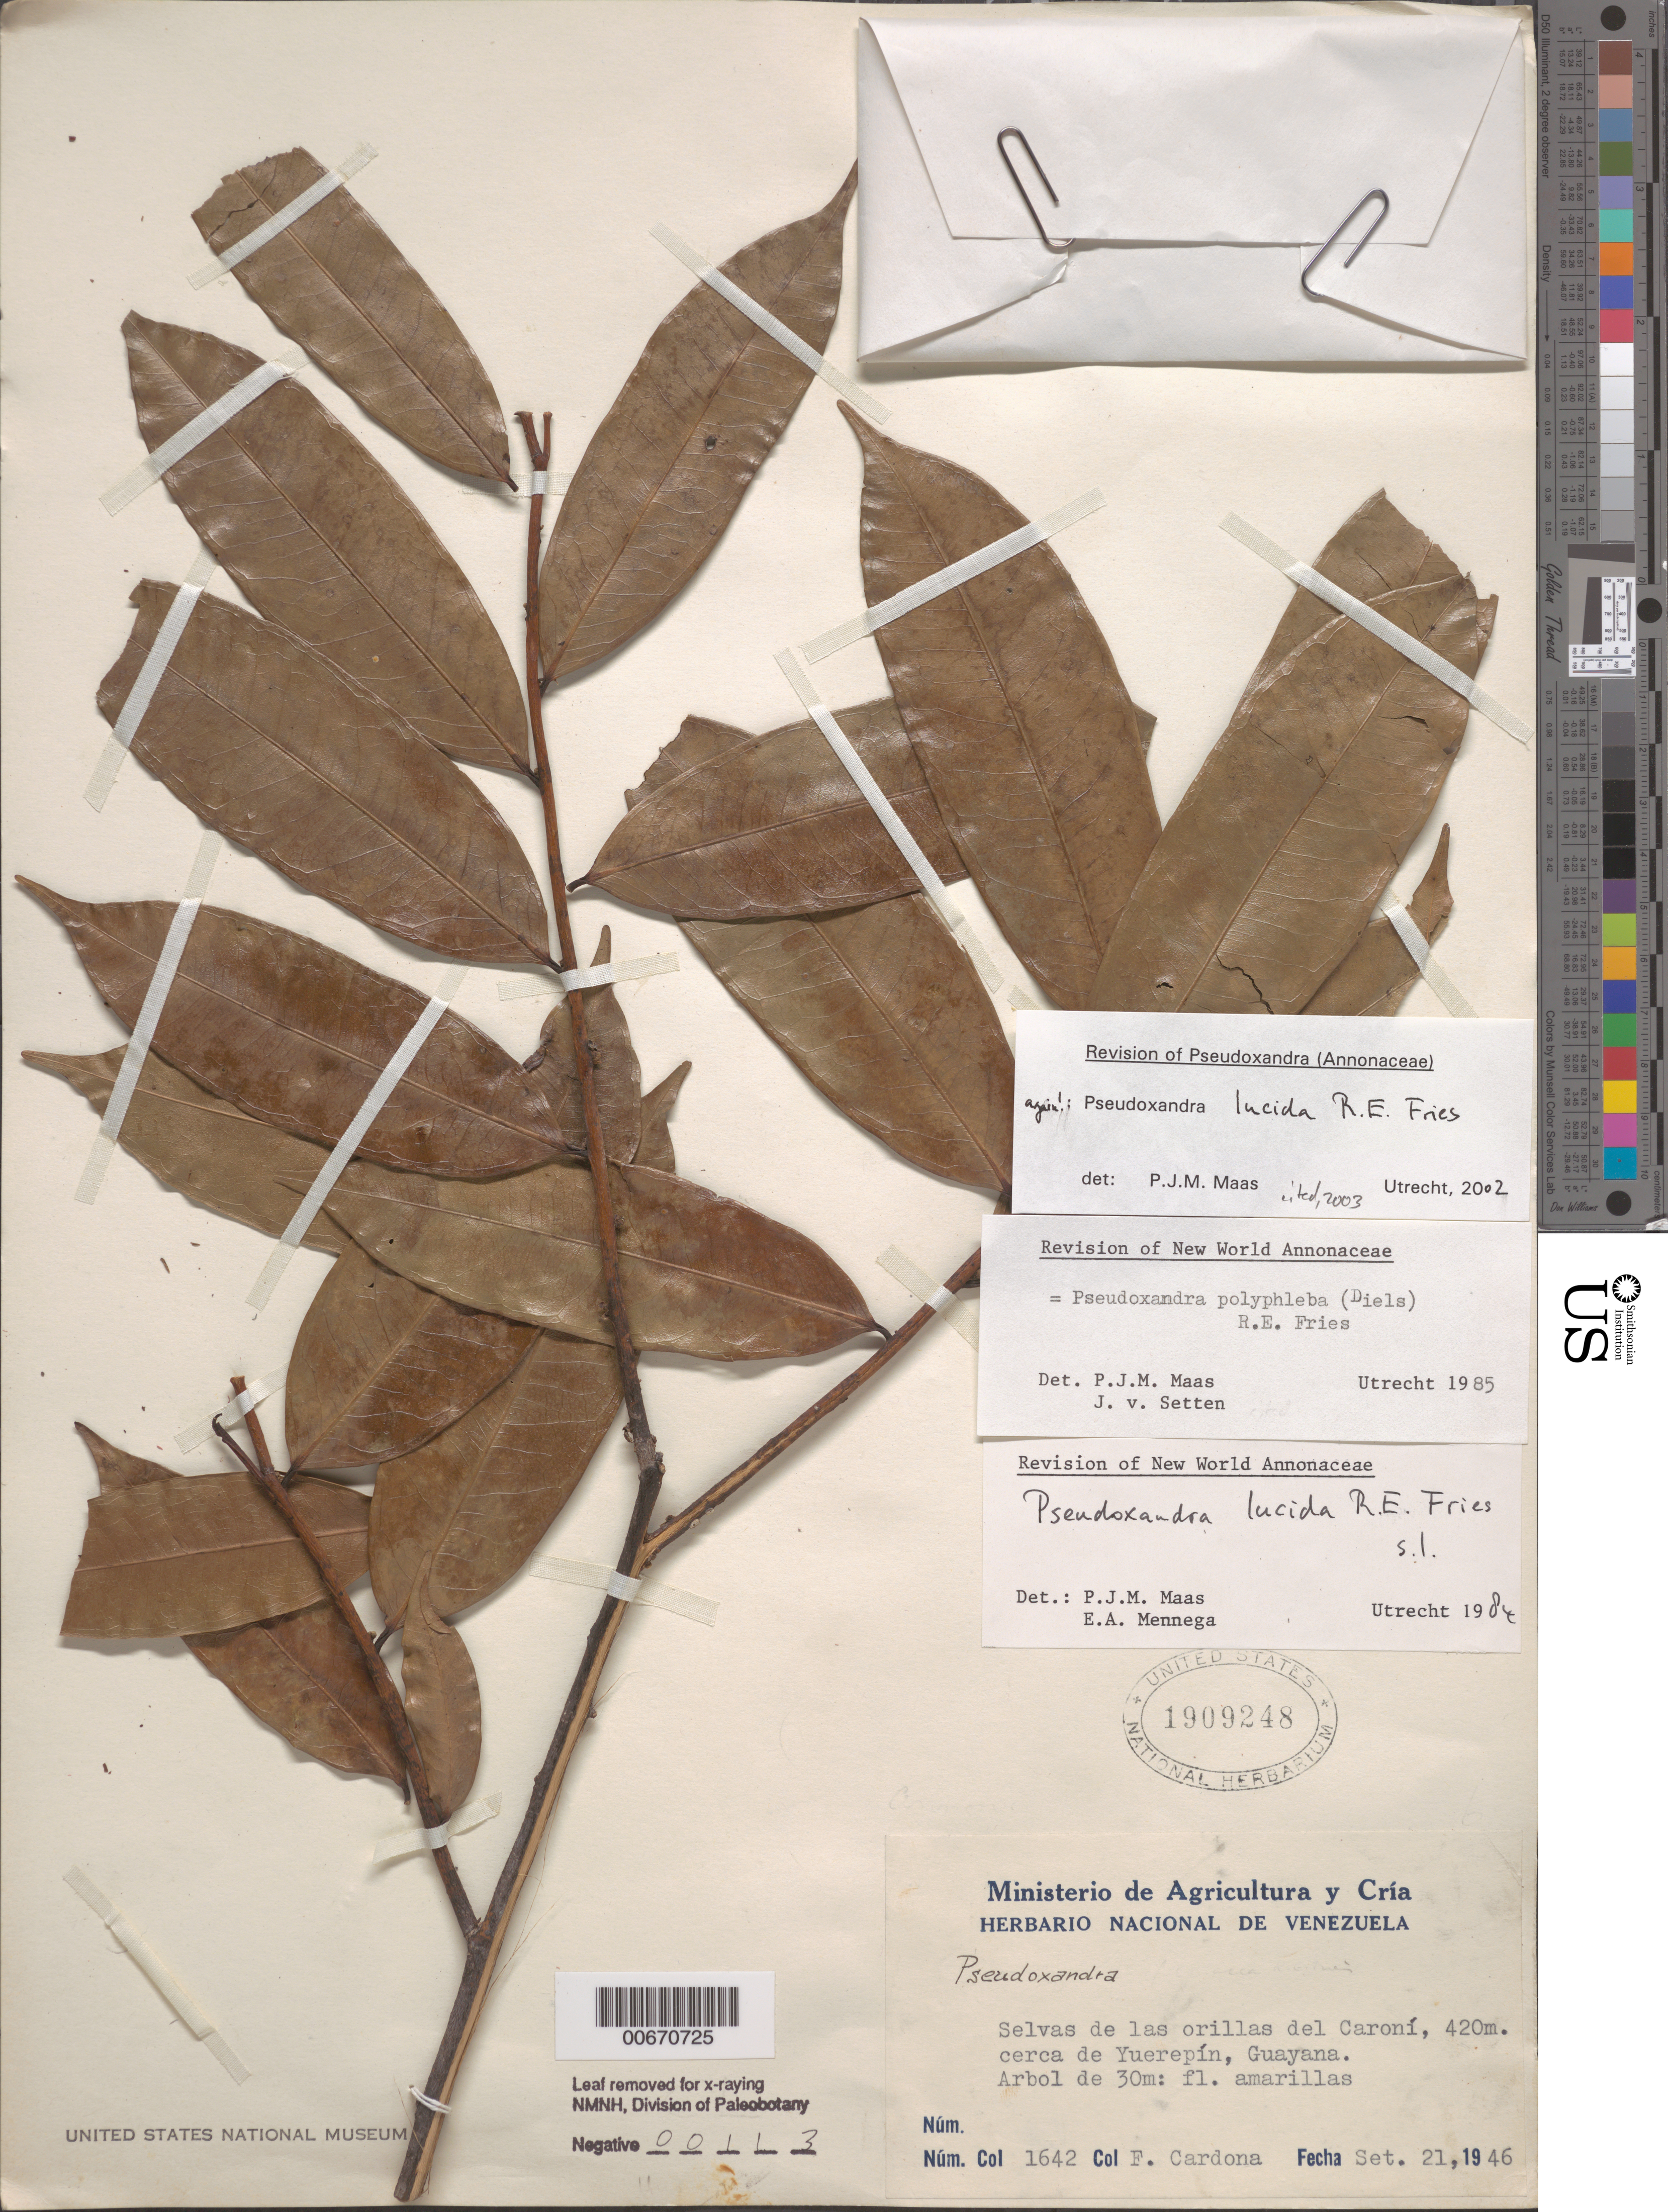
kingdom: Plantae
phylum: Tracheophyta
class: Magnoliopsida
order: Magnoliales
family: Annonaceae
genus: Pseudoxandra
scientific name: Pseudoxandra polyphleba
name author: (Diels) R.E. Fr.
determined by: Maas, P. J.; van Setten, J.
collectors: F. Cardona Puig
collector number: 1642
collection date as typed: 21-Sep-46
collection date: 1946-09-21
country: Venezuela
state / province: Bolívar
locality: Río Caroní, cerca de Yuerepím (Guayana)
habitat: Forest border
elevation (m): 420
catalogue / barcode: US 1909248